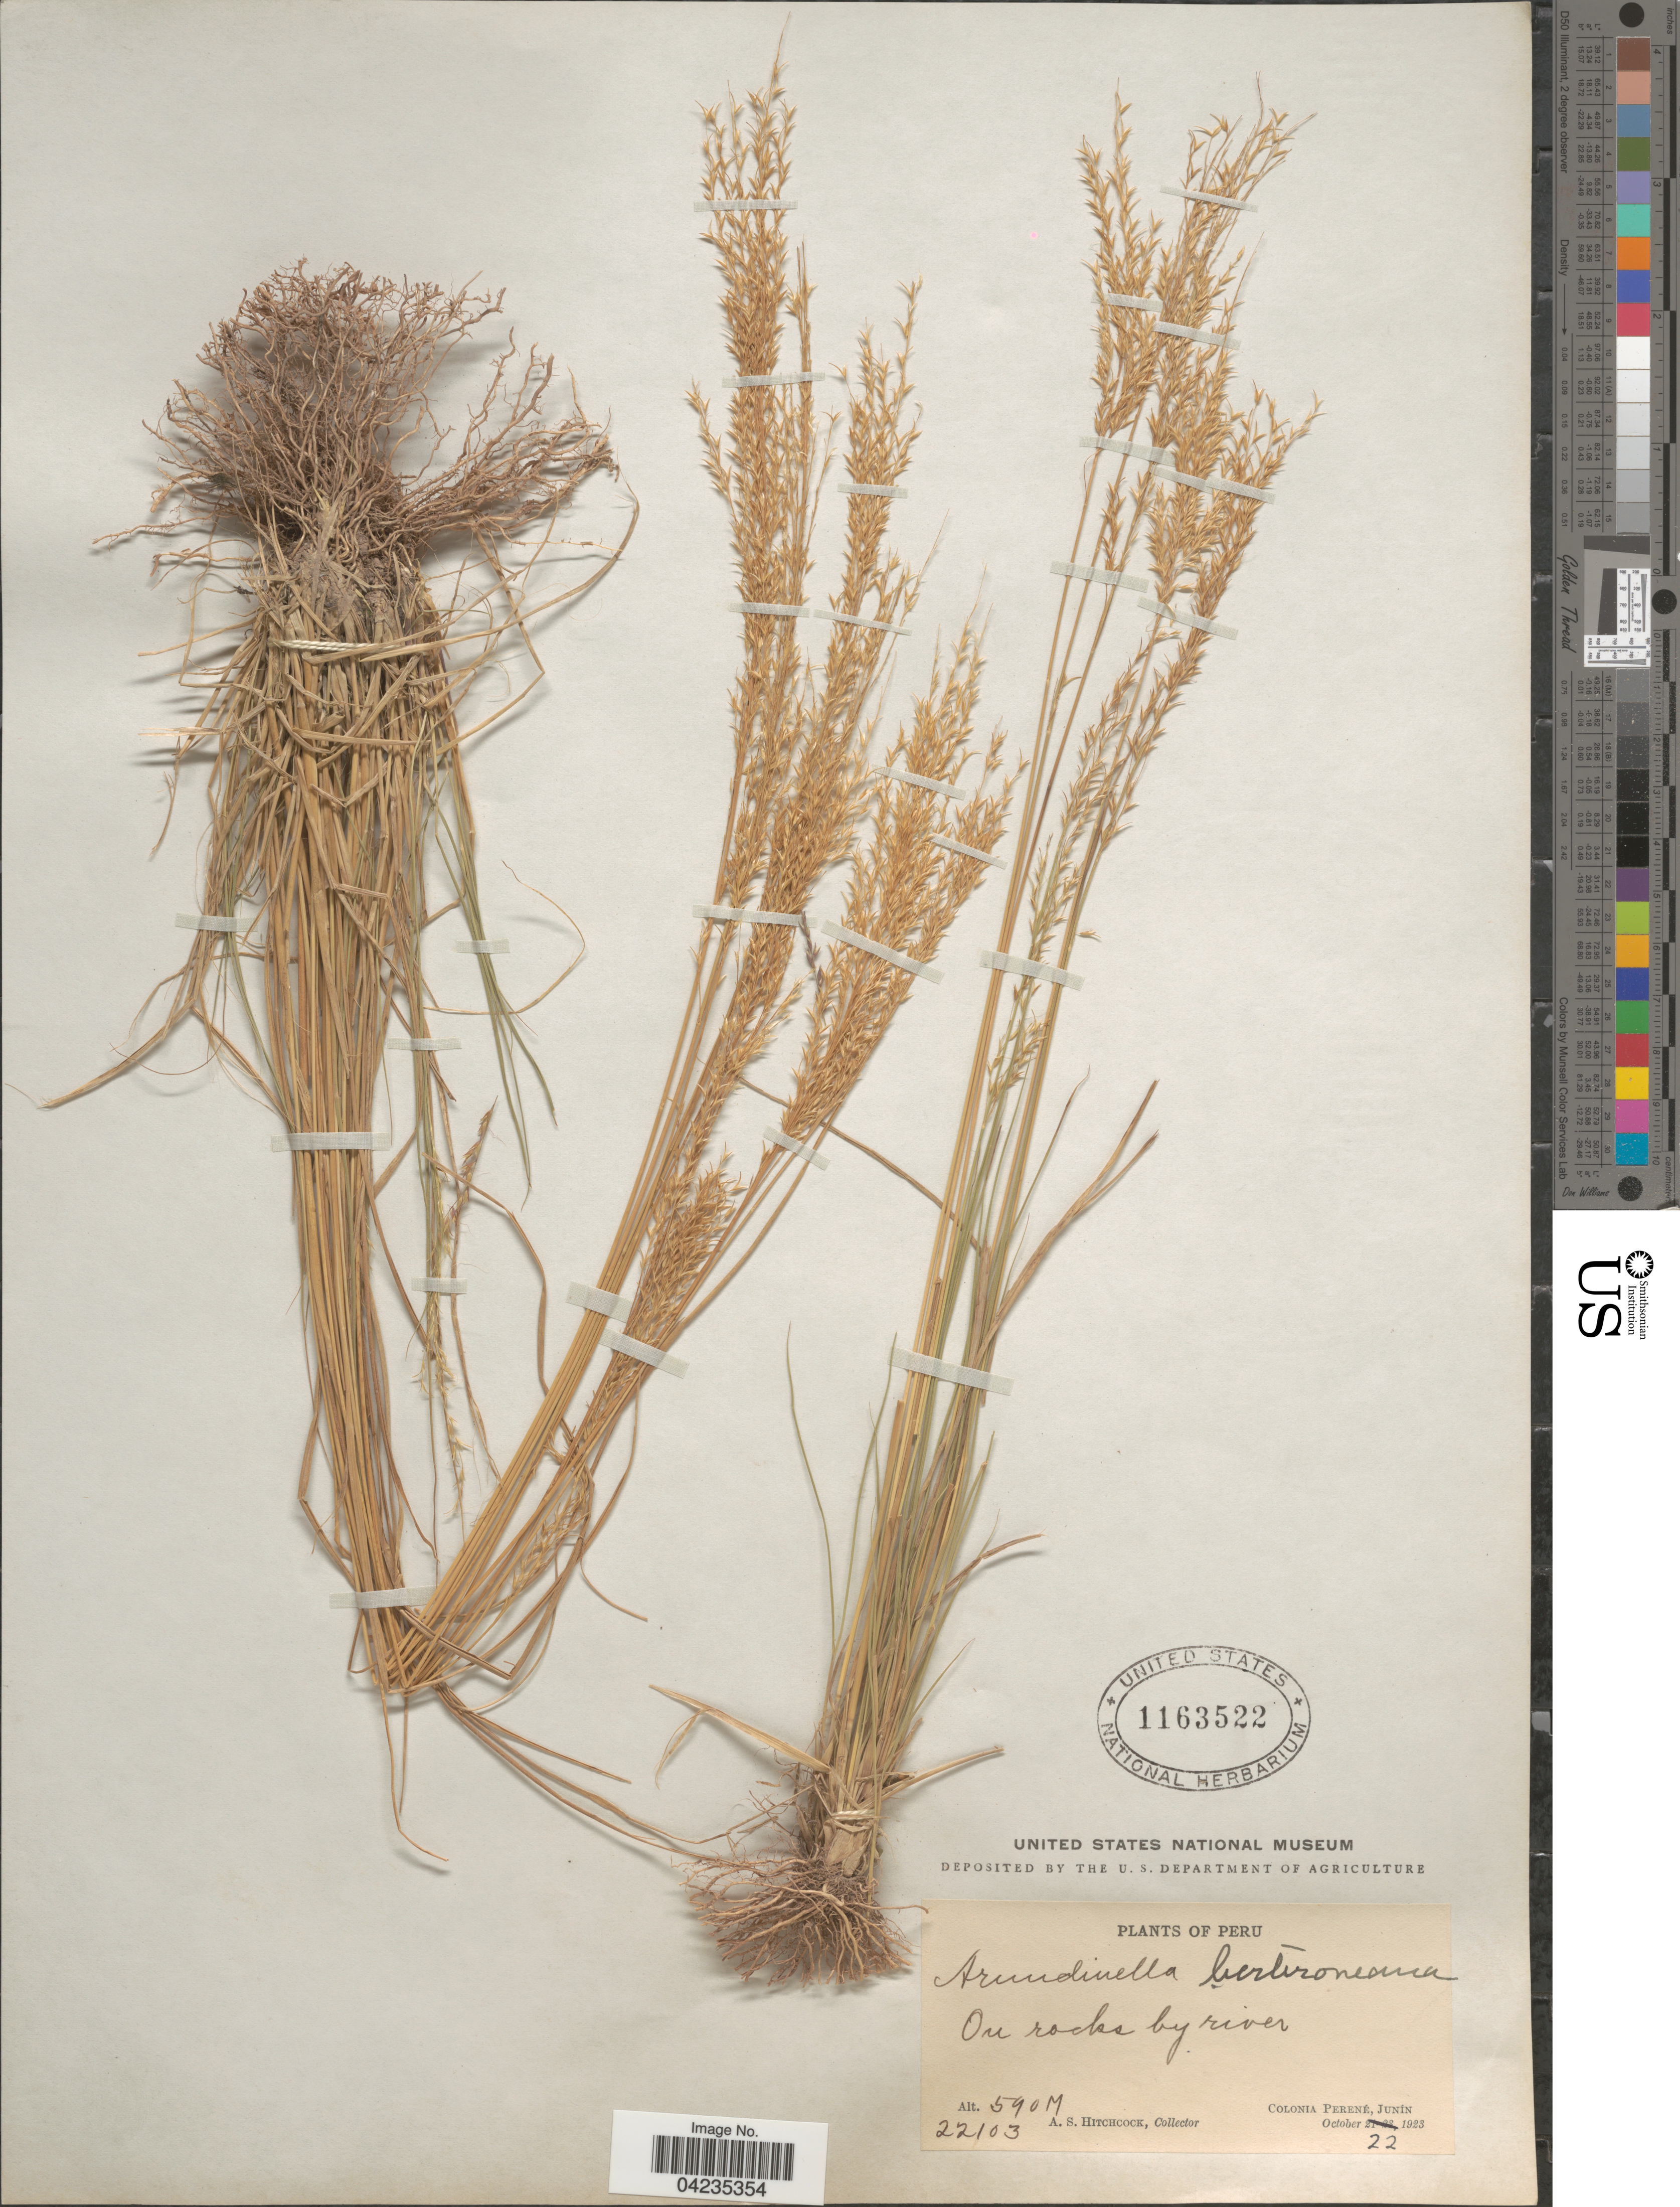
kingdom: Plantae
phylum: Tracheophyta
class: Liliopsida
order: Poales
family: Poaceae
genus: Arundinella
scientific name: Arundinella berteroniana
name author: (Schult.) Hitchc. & Chase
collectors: A. S. Hitchcock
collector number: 22103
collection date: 1923-10-22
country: Peru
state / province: Junín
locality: Colonia Perené.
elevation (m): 590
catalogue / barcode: US 1163522